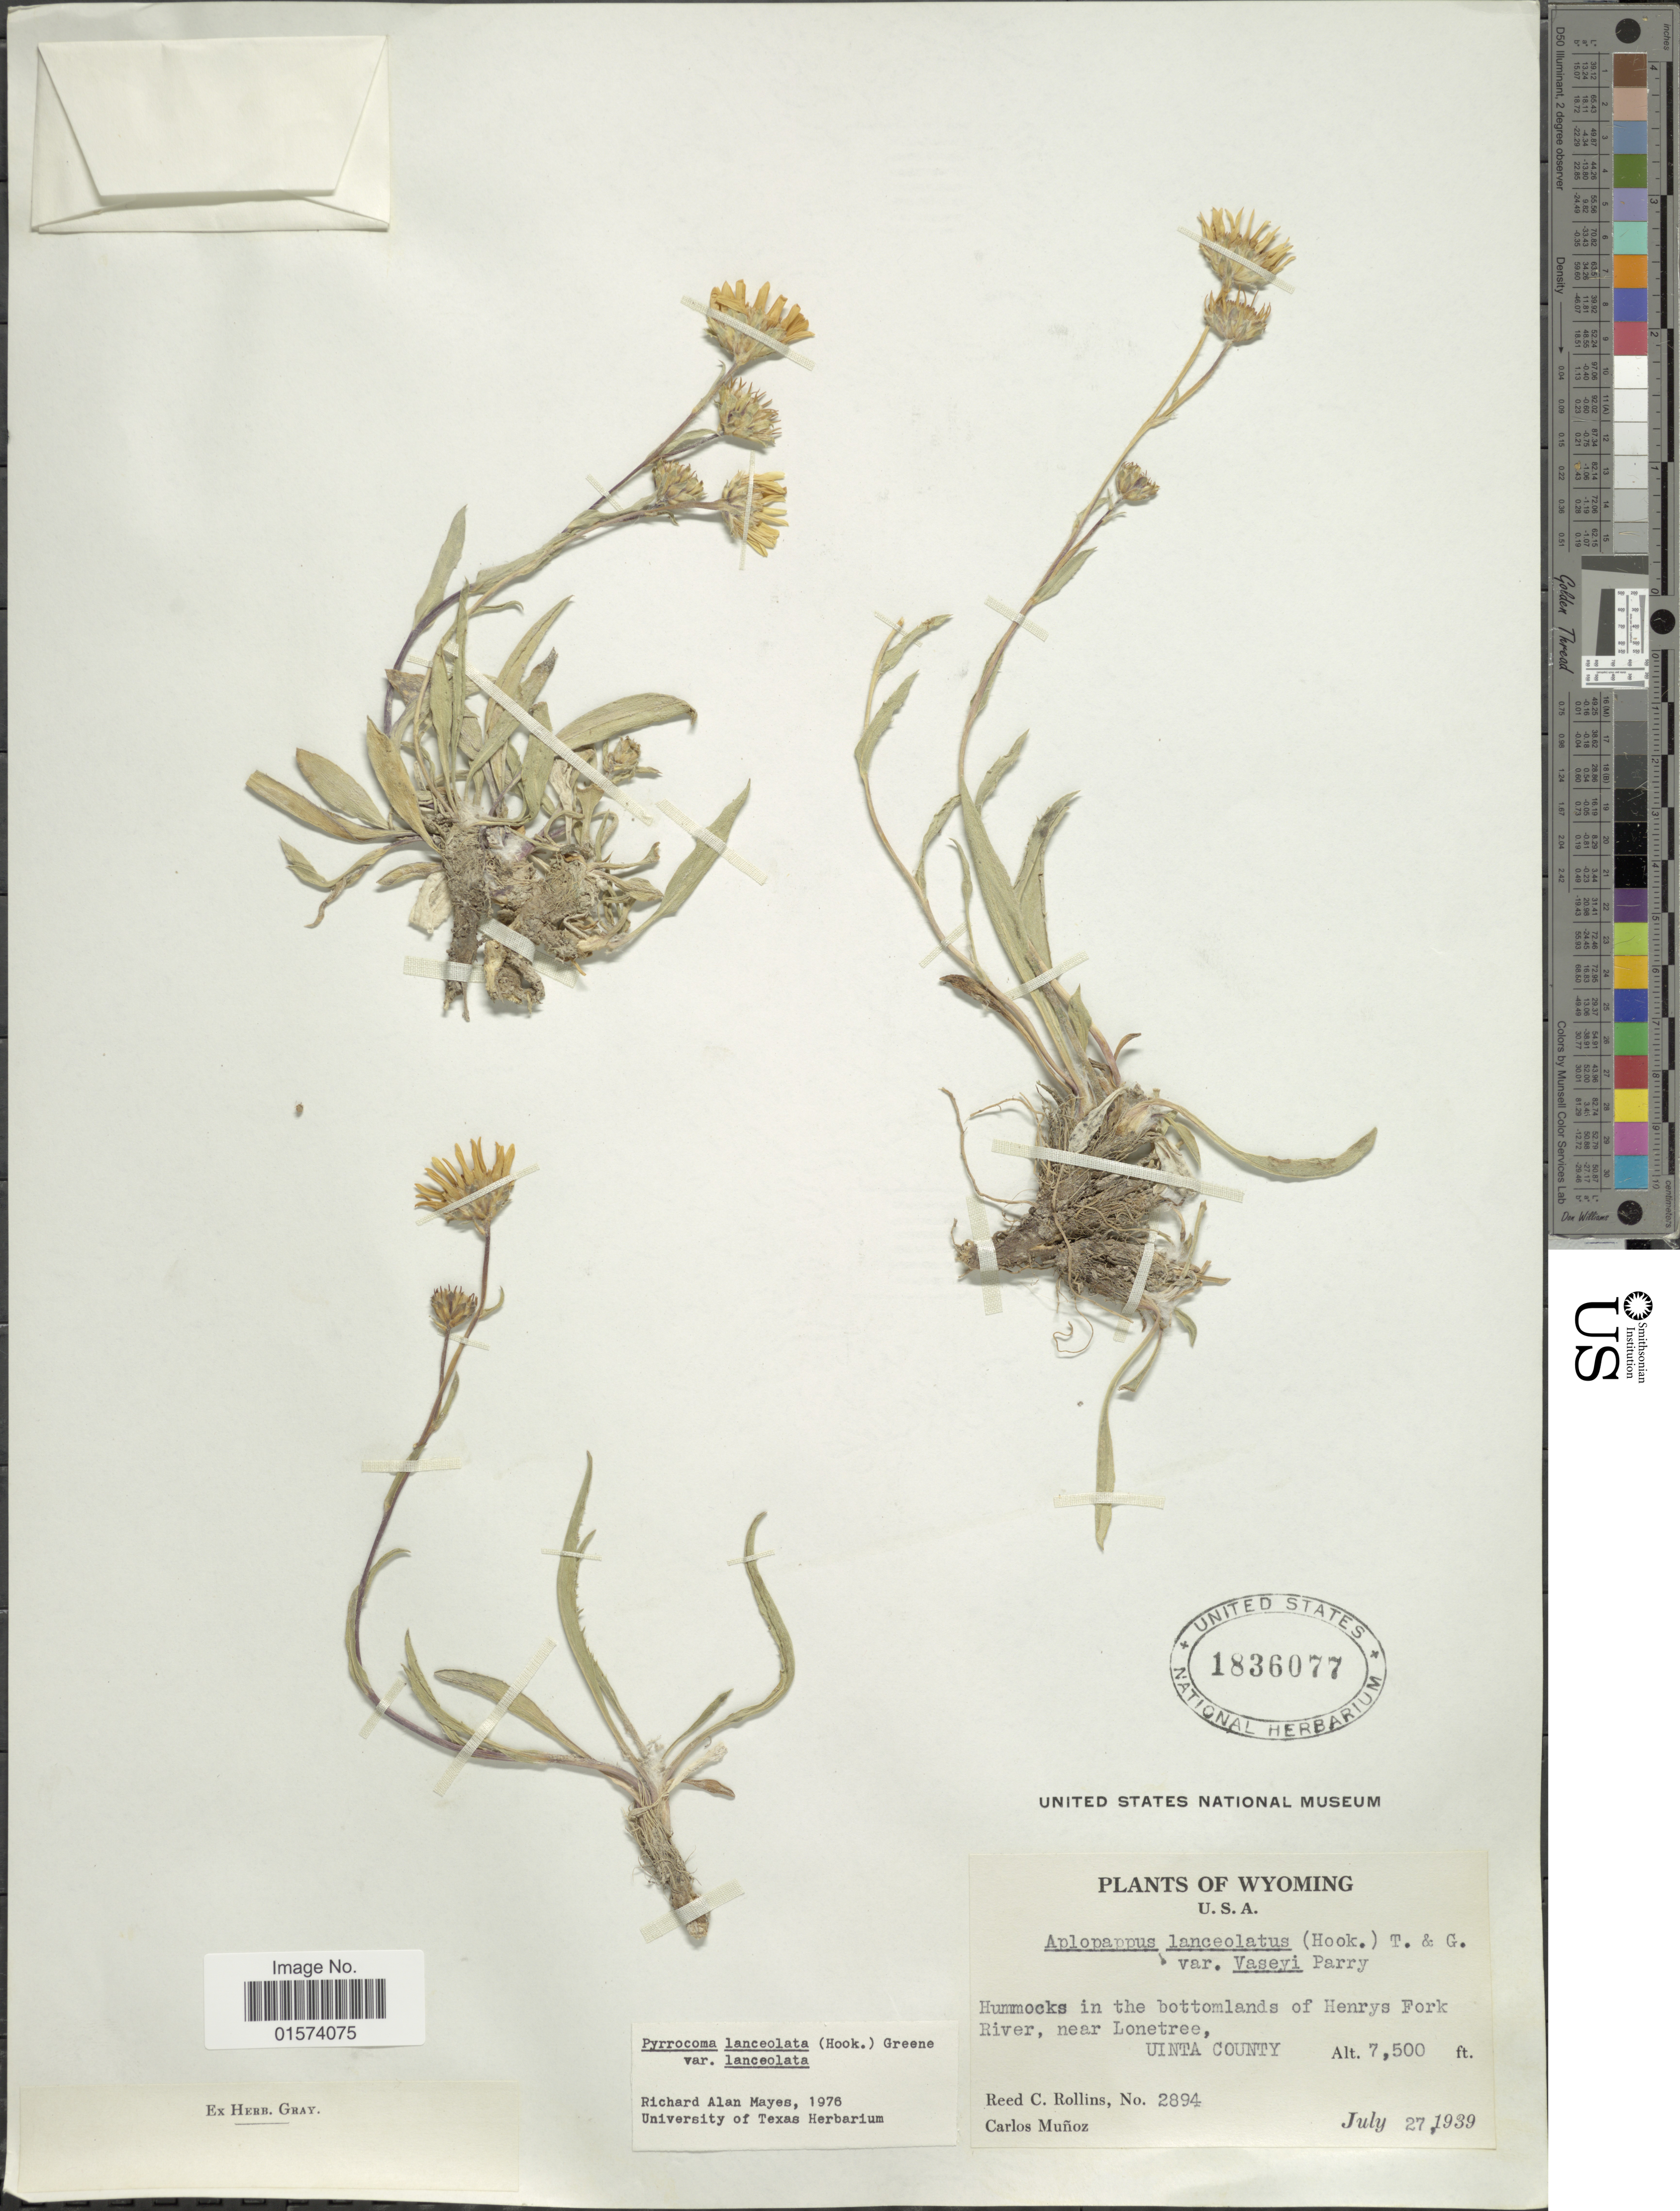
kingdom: Plantae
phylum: Tracheophyta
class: Magnoliopsida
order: Asterales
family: Asteraceae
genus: Pyrrocoma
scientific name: Pyrrocoma lanceolata var. lanceolata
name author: (Hook.) Greene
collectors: R. C. Rollins & C. Muñoz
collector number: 2894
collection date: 1939-07-27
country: United States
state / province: Wyoming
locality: Humocks in the bottomlands of Henrys Fork River, near Lonetree, Unta County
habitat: hummocks in the bottomlands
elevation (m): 2286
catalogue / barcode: US 1836077